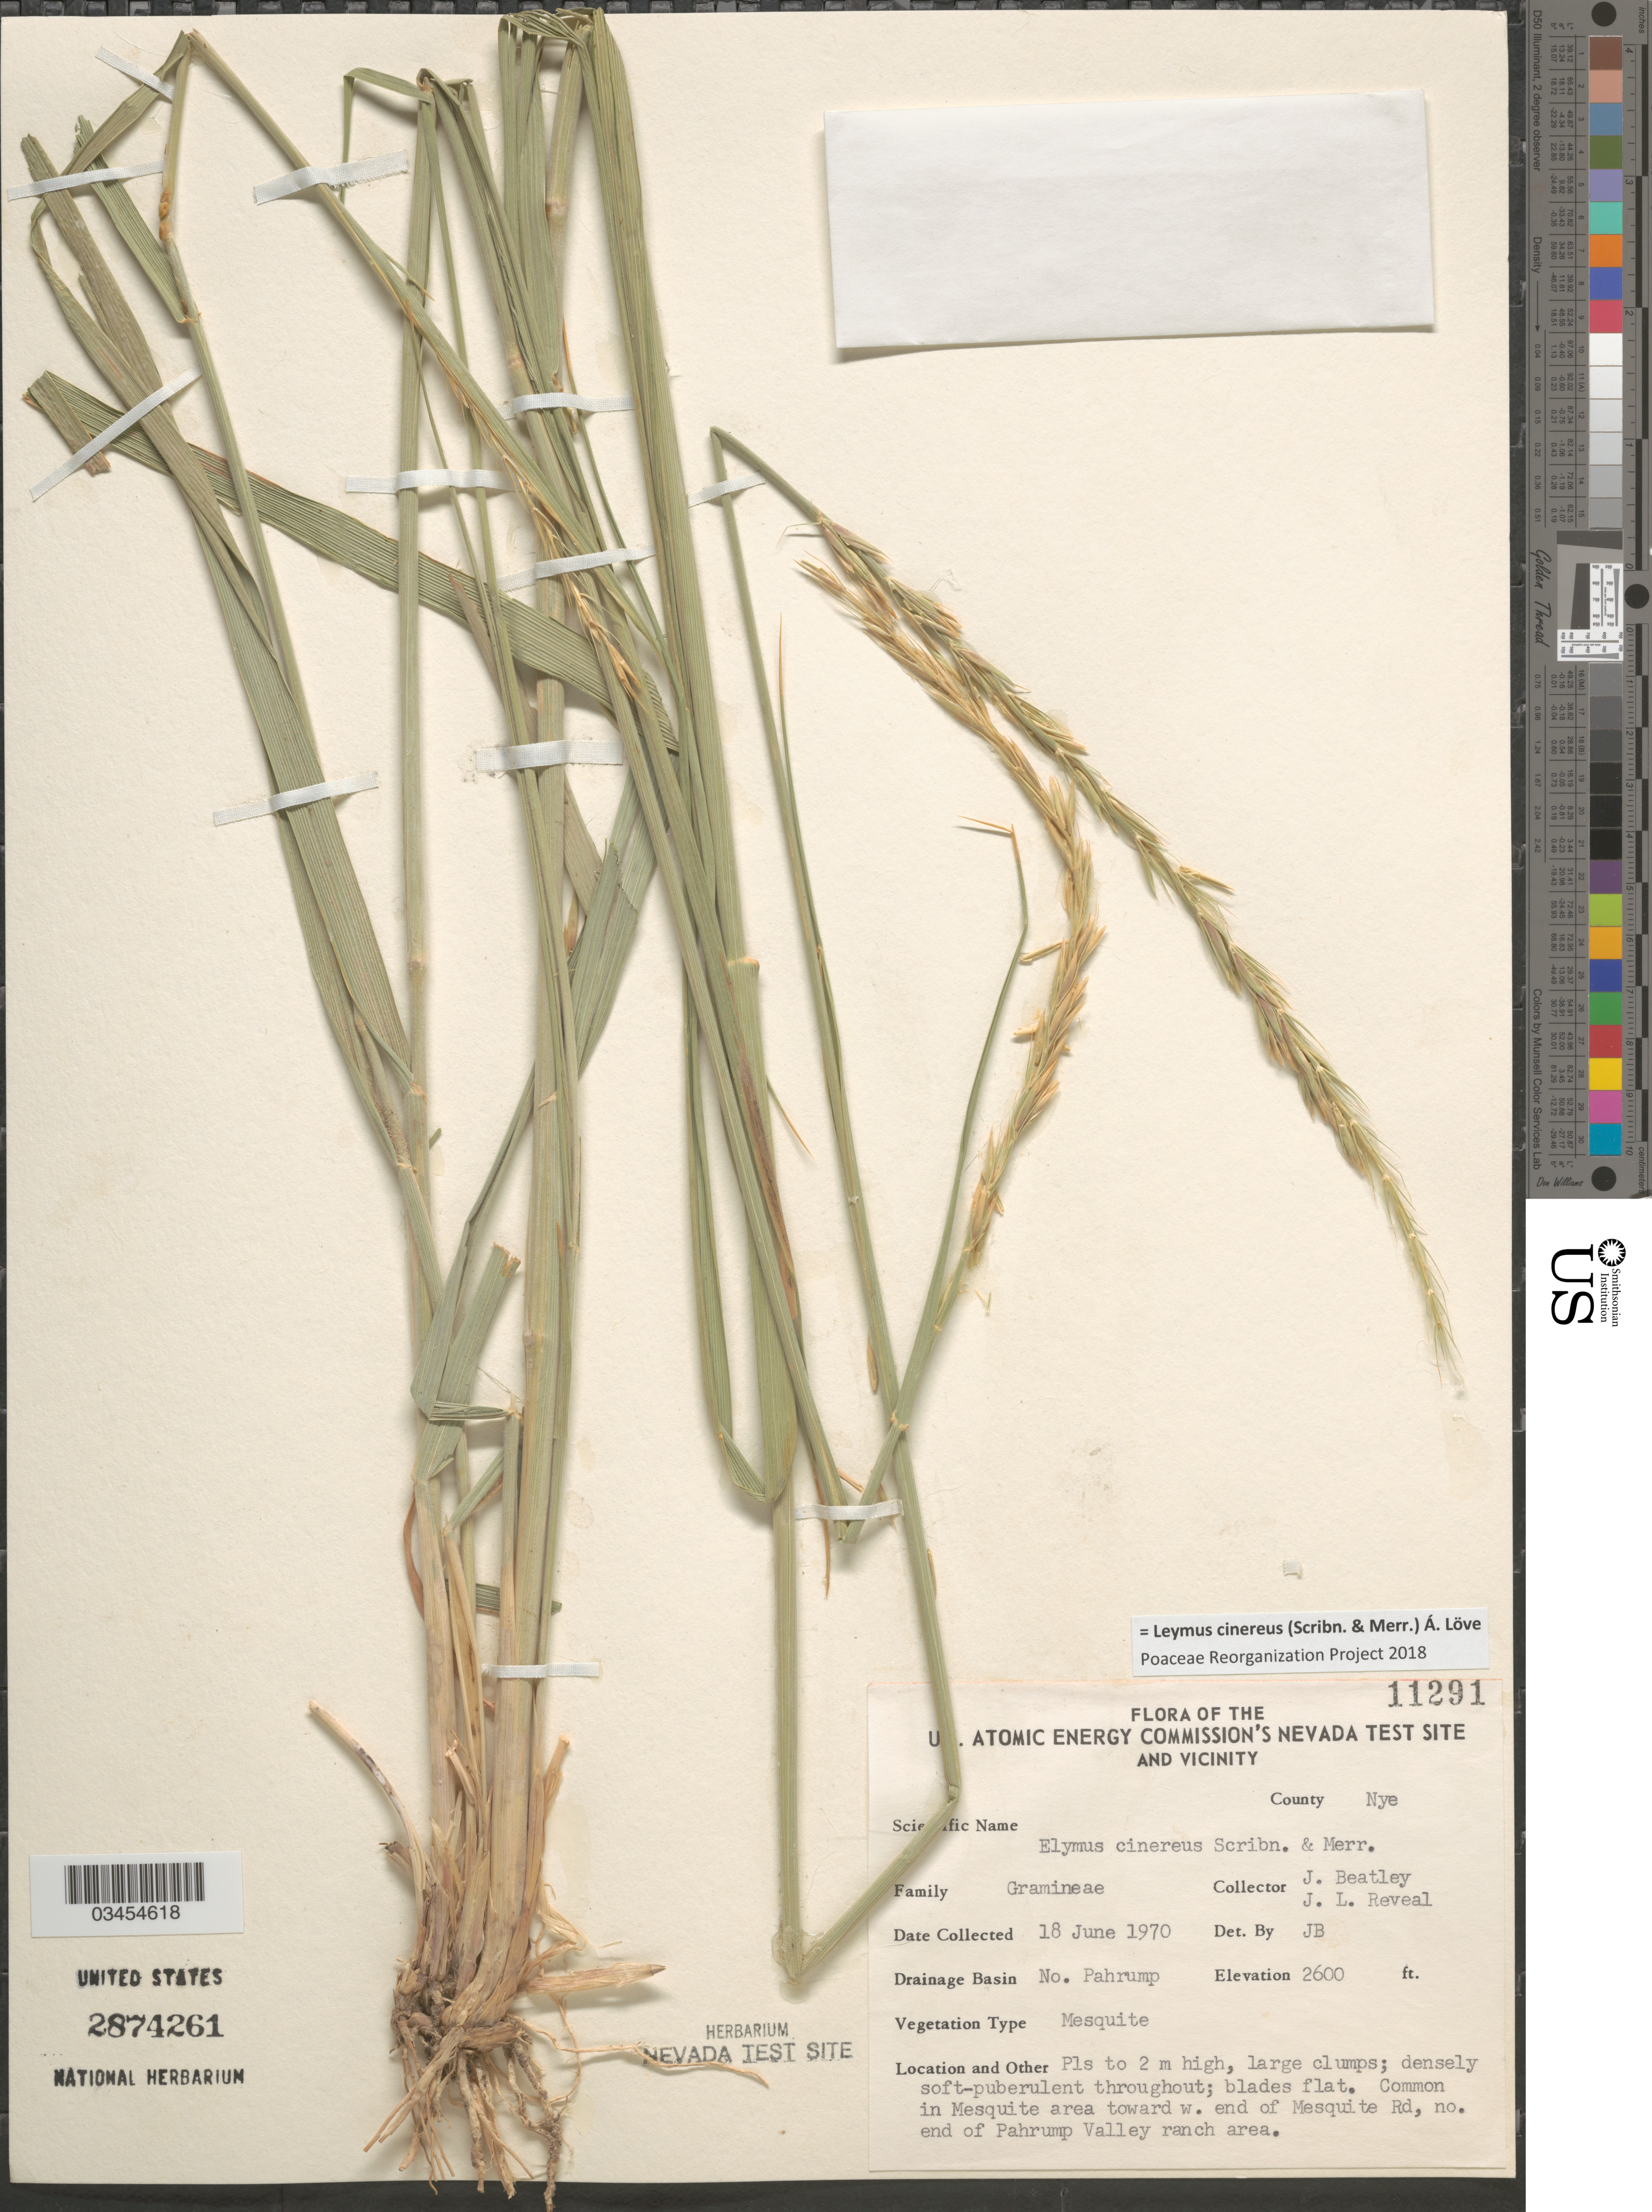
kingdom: Plantae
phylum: Tracheophyta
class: Liliopsida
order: Poales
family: Poaceae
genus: Leymus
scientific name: Leymus cinereus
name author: (Scribn. & Merr.) Á. Löve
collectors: J. C. Beatley & J. L. Reveal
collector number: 11291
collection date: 1970-06-18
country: United States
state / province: Nevada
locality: The U.S. Atomic Energy Commission's Nevada Test Site and Vicinity. County Nye. Drainage Basin No. Pahrump. In Mesquite area toward w. end of Mesquite Rd, no. end of Pahrump Valley ranch area.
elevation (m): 792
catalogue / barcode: US 2874261